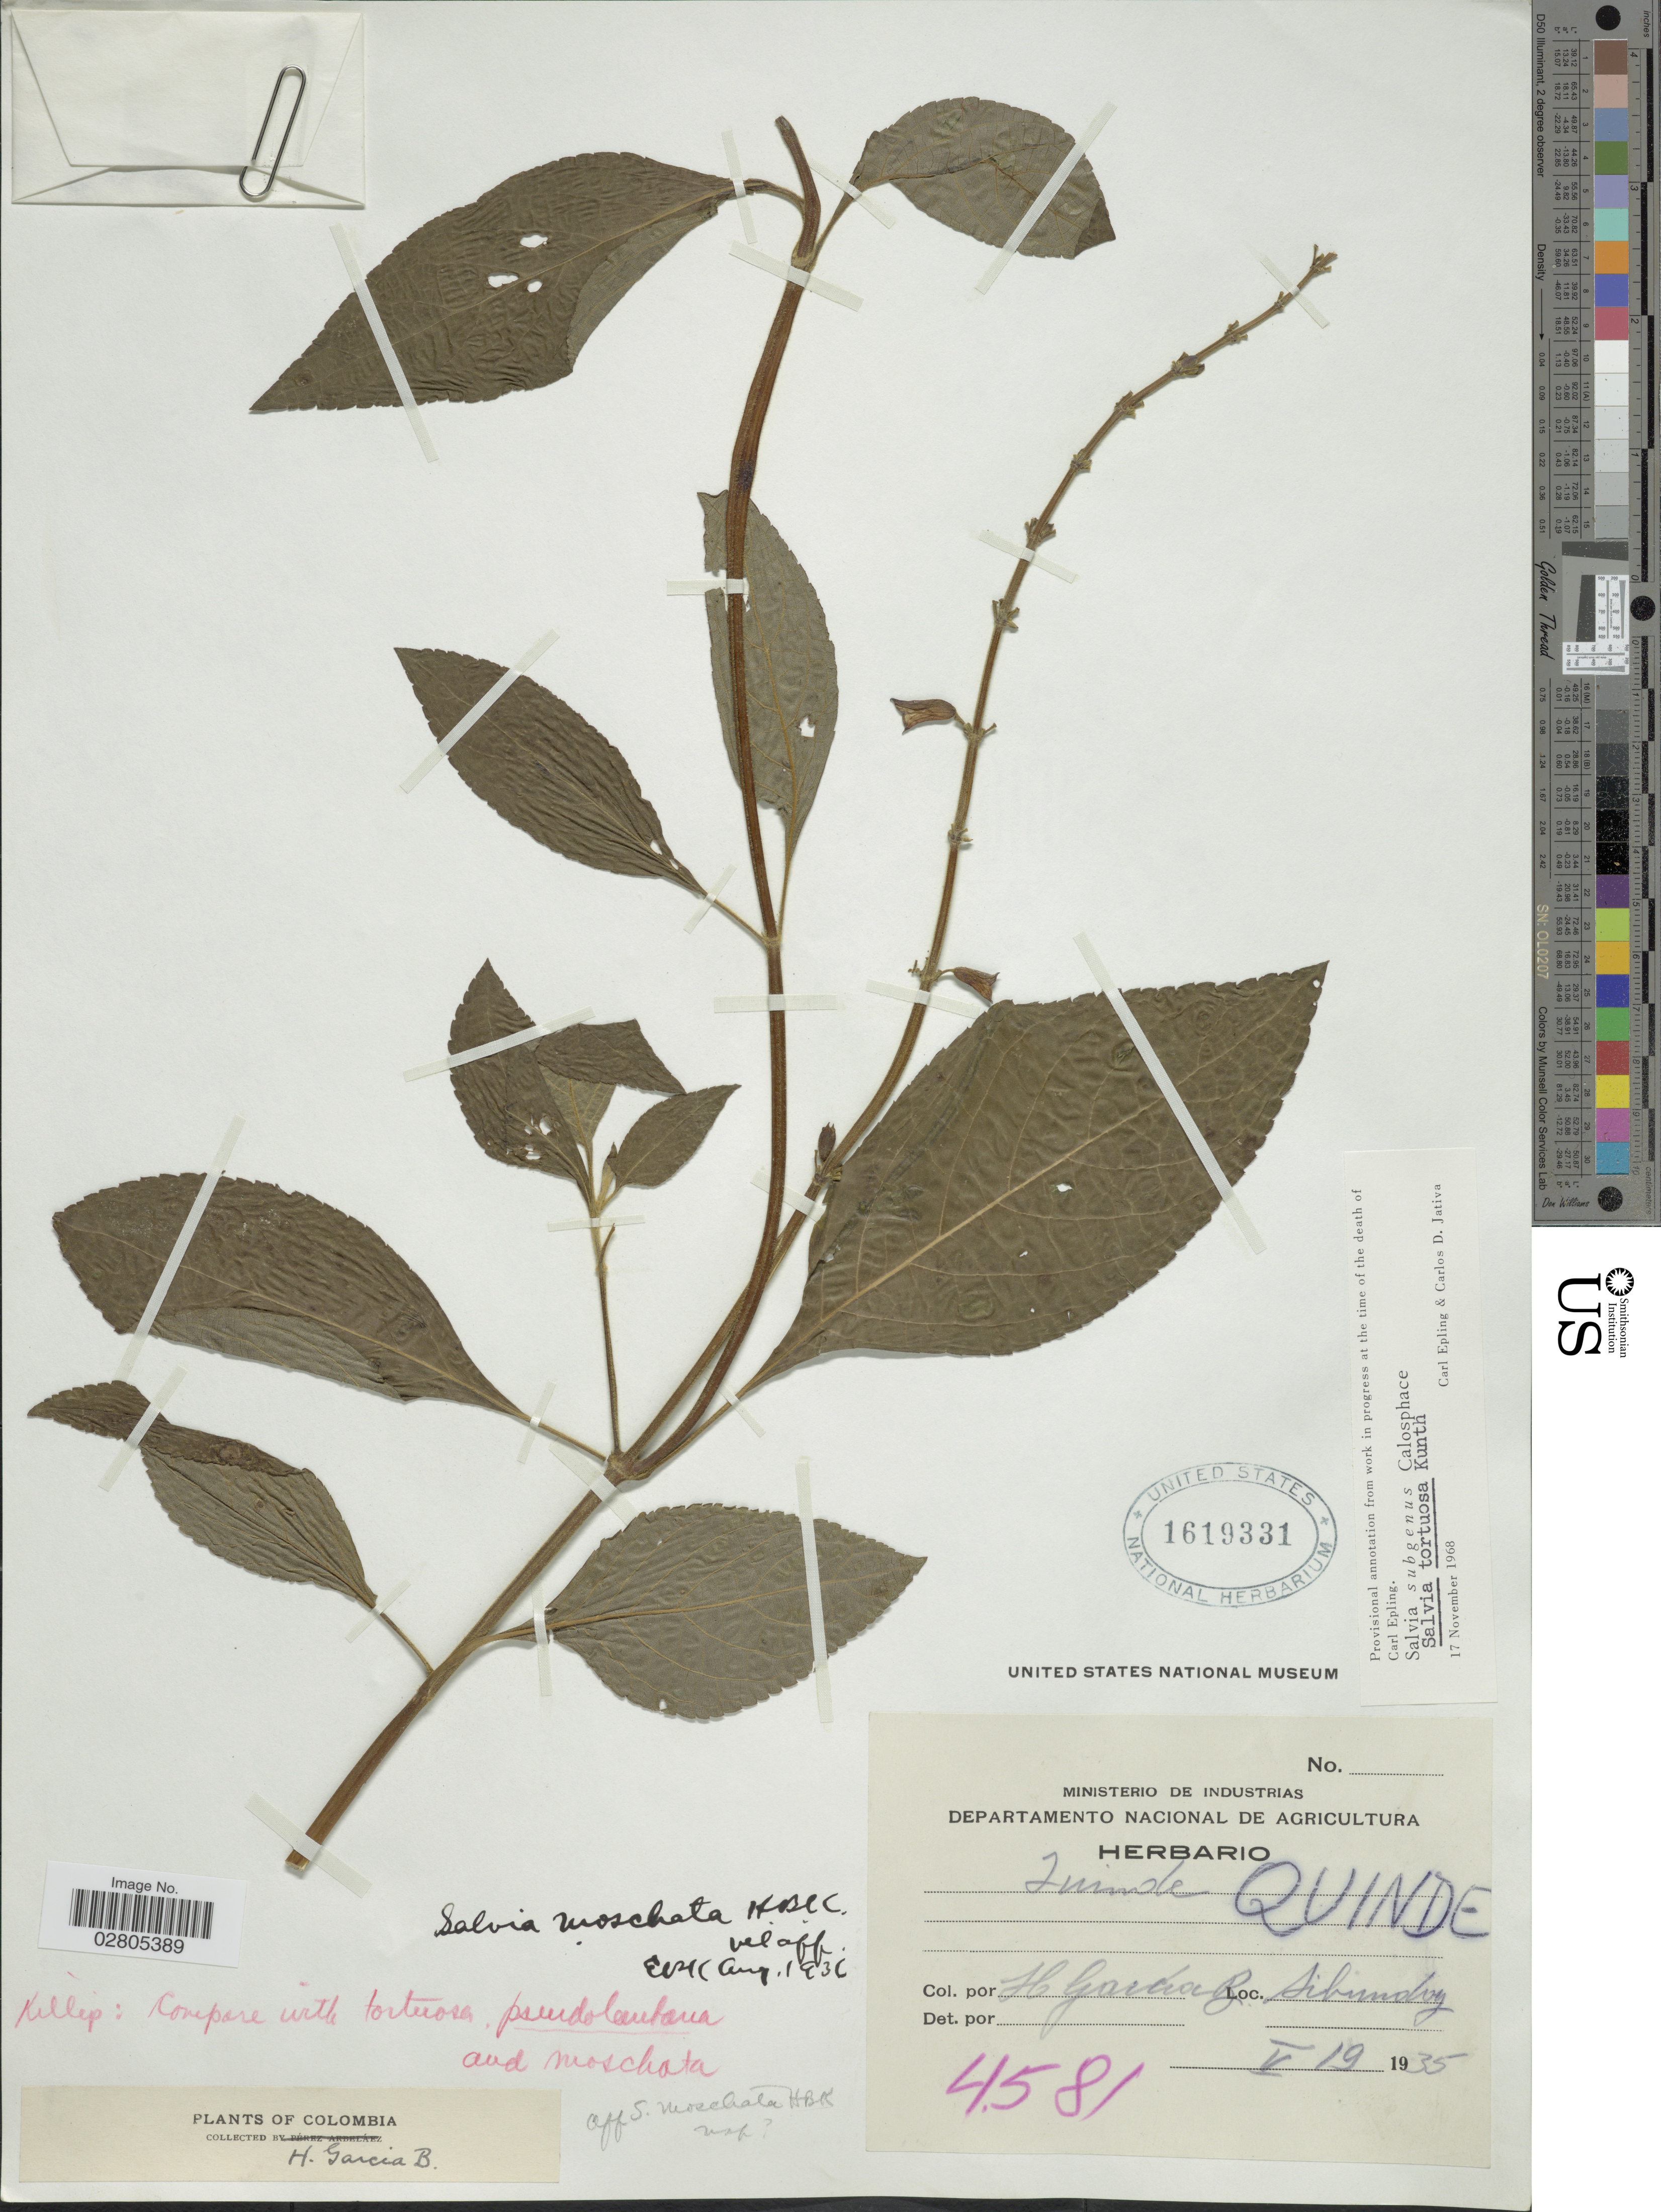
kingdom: Plantae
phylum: Tracheophyta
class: Magnoliopsida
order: Lamiales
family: Lamiaceae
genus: Salvia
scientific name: Salvia tortuosa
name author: Kunth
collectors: H. García Barriga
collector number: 4581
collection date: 1935-05-19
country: Colombia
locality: Sibundoy.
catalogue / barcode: US 1619331